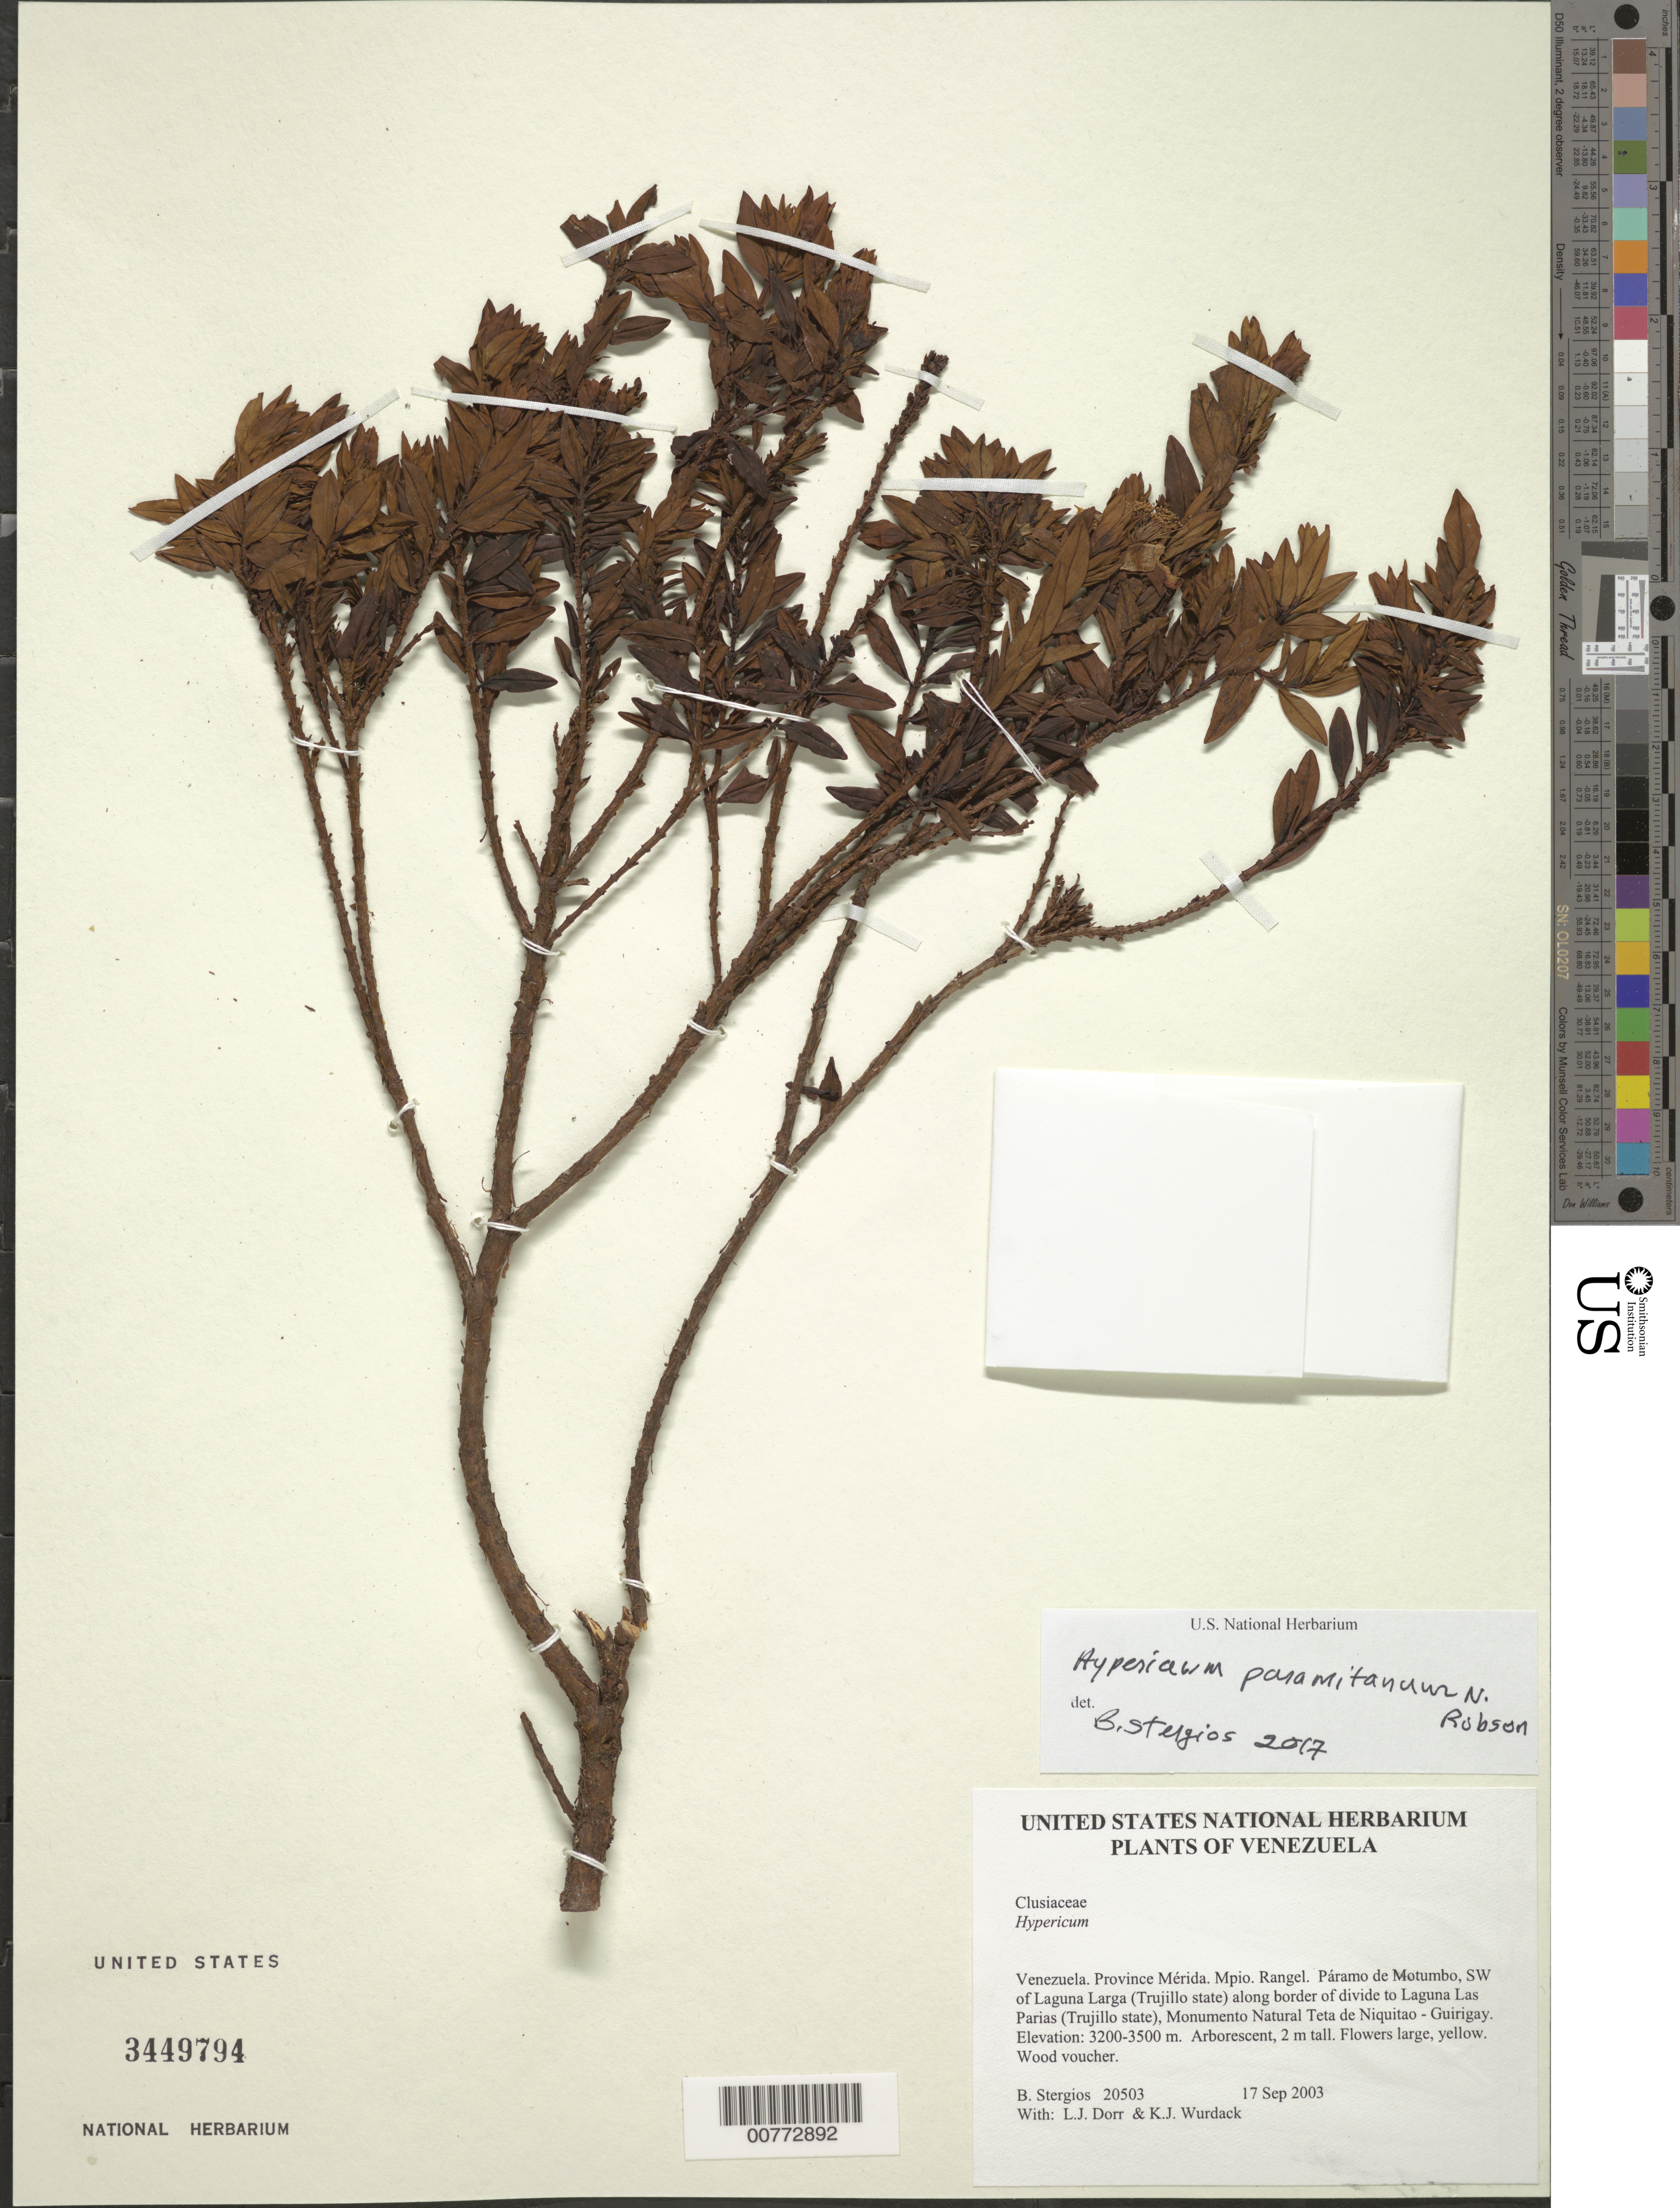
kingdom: Plantae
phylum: Tracheophyta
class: Magnoliopsida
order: Malpighiales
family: Hypericaceae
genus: Hypericum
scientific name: Hypericum paramitanum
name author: N. Robson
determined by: Stergios, B. G.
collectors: B. G. Stergios, L. J. Dorr & K. Wurdack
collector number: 20503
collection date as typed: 17 Sep 2003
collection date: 2003-09-17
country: Venezuela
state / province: Mérida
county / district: Rangel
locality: Páramo de Motumbo, NW of Laguna Larga (Trujillo state), Monumento Natural Teta de Niquitao - Guirigay.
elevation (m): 3200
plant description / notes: PORT, US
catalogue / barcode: US 3449794